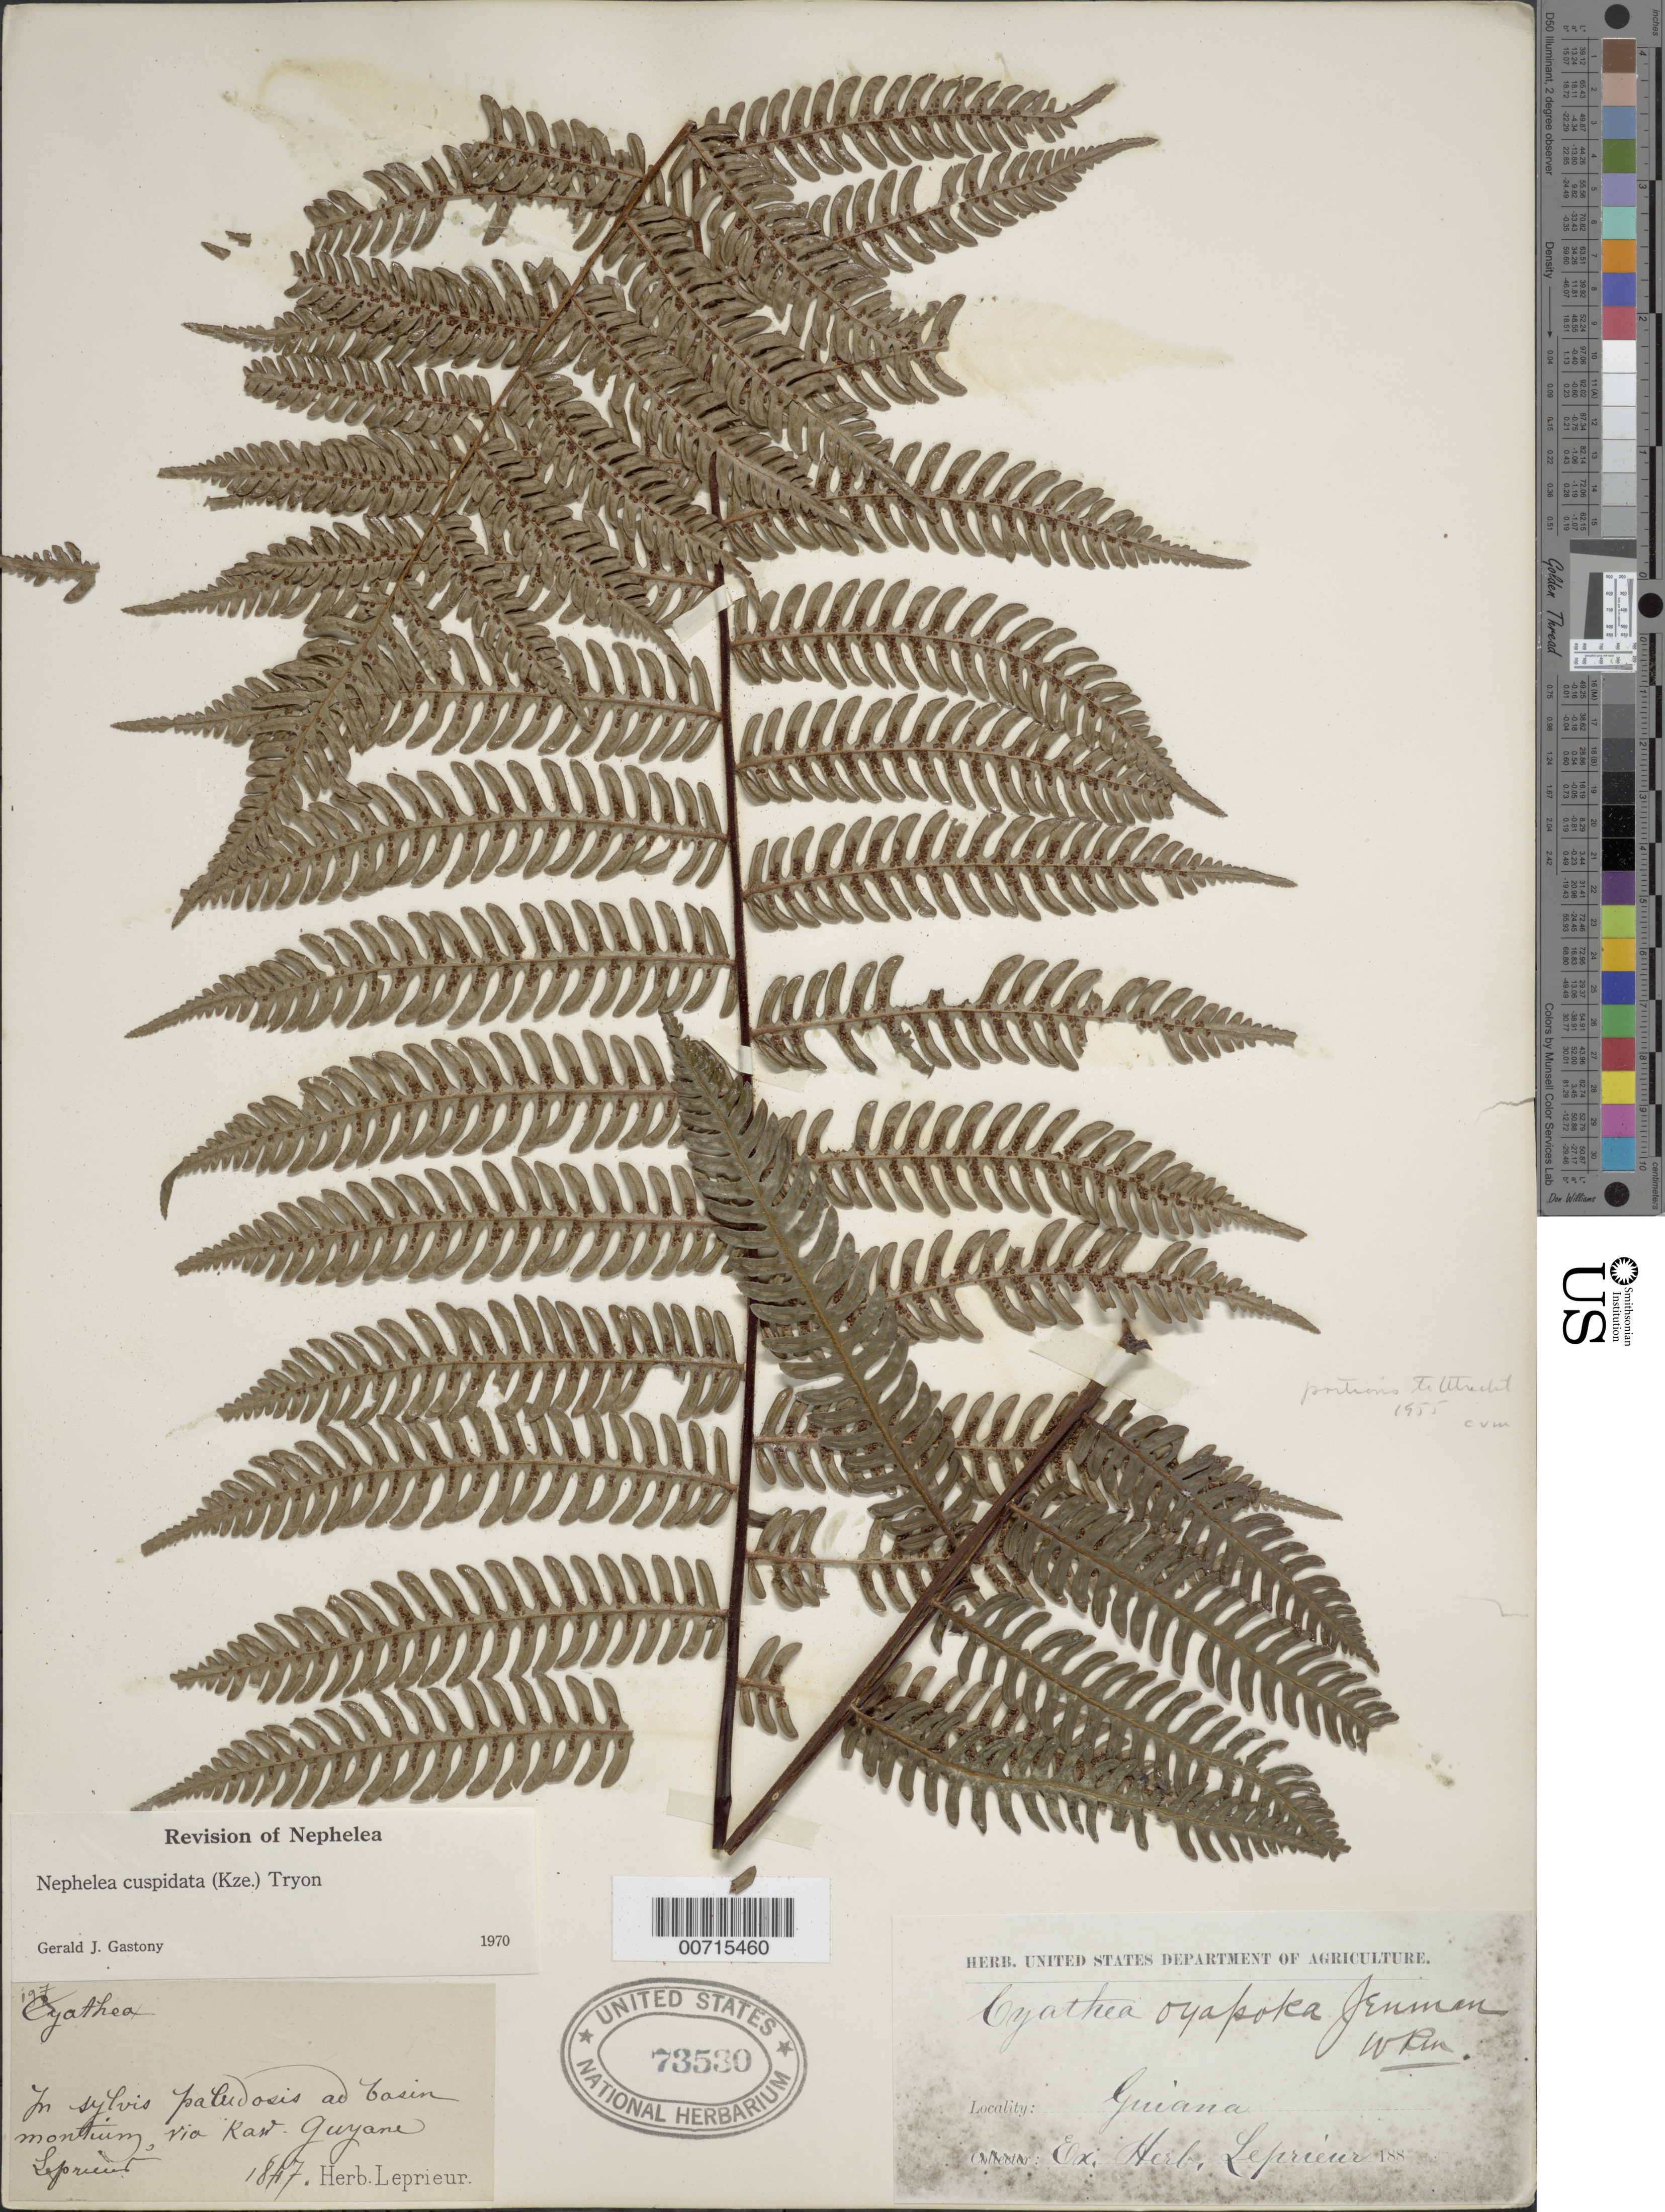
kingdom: Plantae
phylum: Tracheophyta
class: Polypodiopsida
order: Cyatheales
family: Cyatheaceae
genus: Alsophila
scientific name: Alsophila cuspidata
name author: (Kunze) D.S. Conant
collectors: F. M. R. Leprieur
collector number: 197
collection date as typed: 1847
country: French Guiana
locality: Kaw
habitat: In sylvis paludosis ad basin montium, via Kaw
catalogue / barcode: US 73530